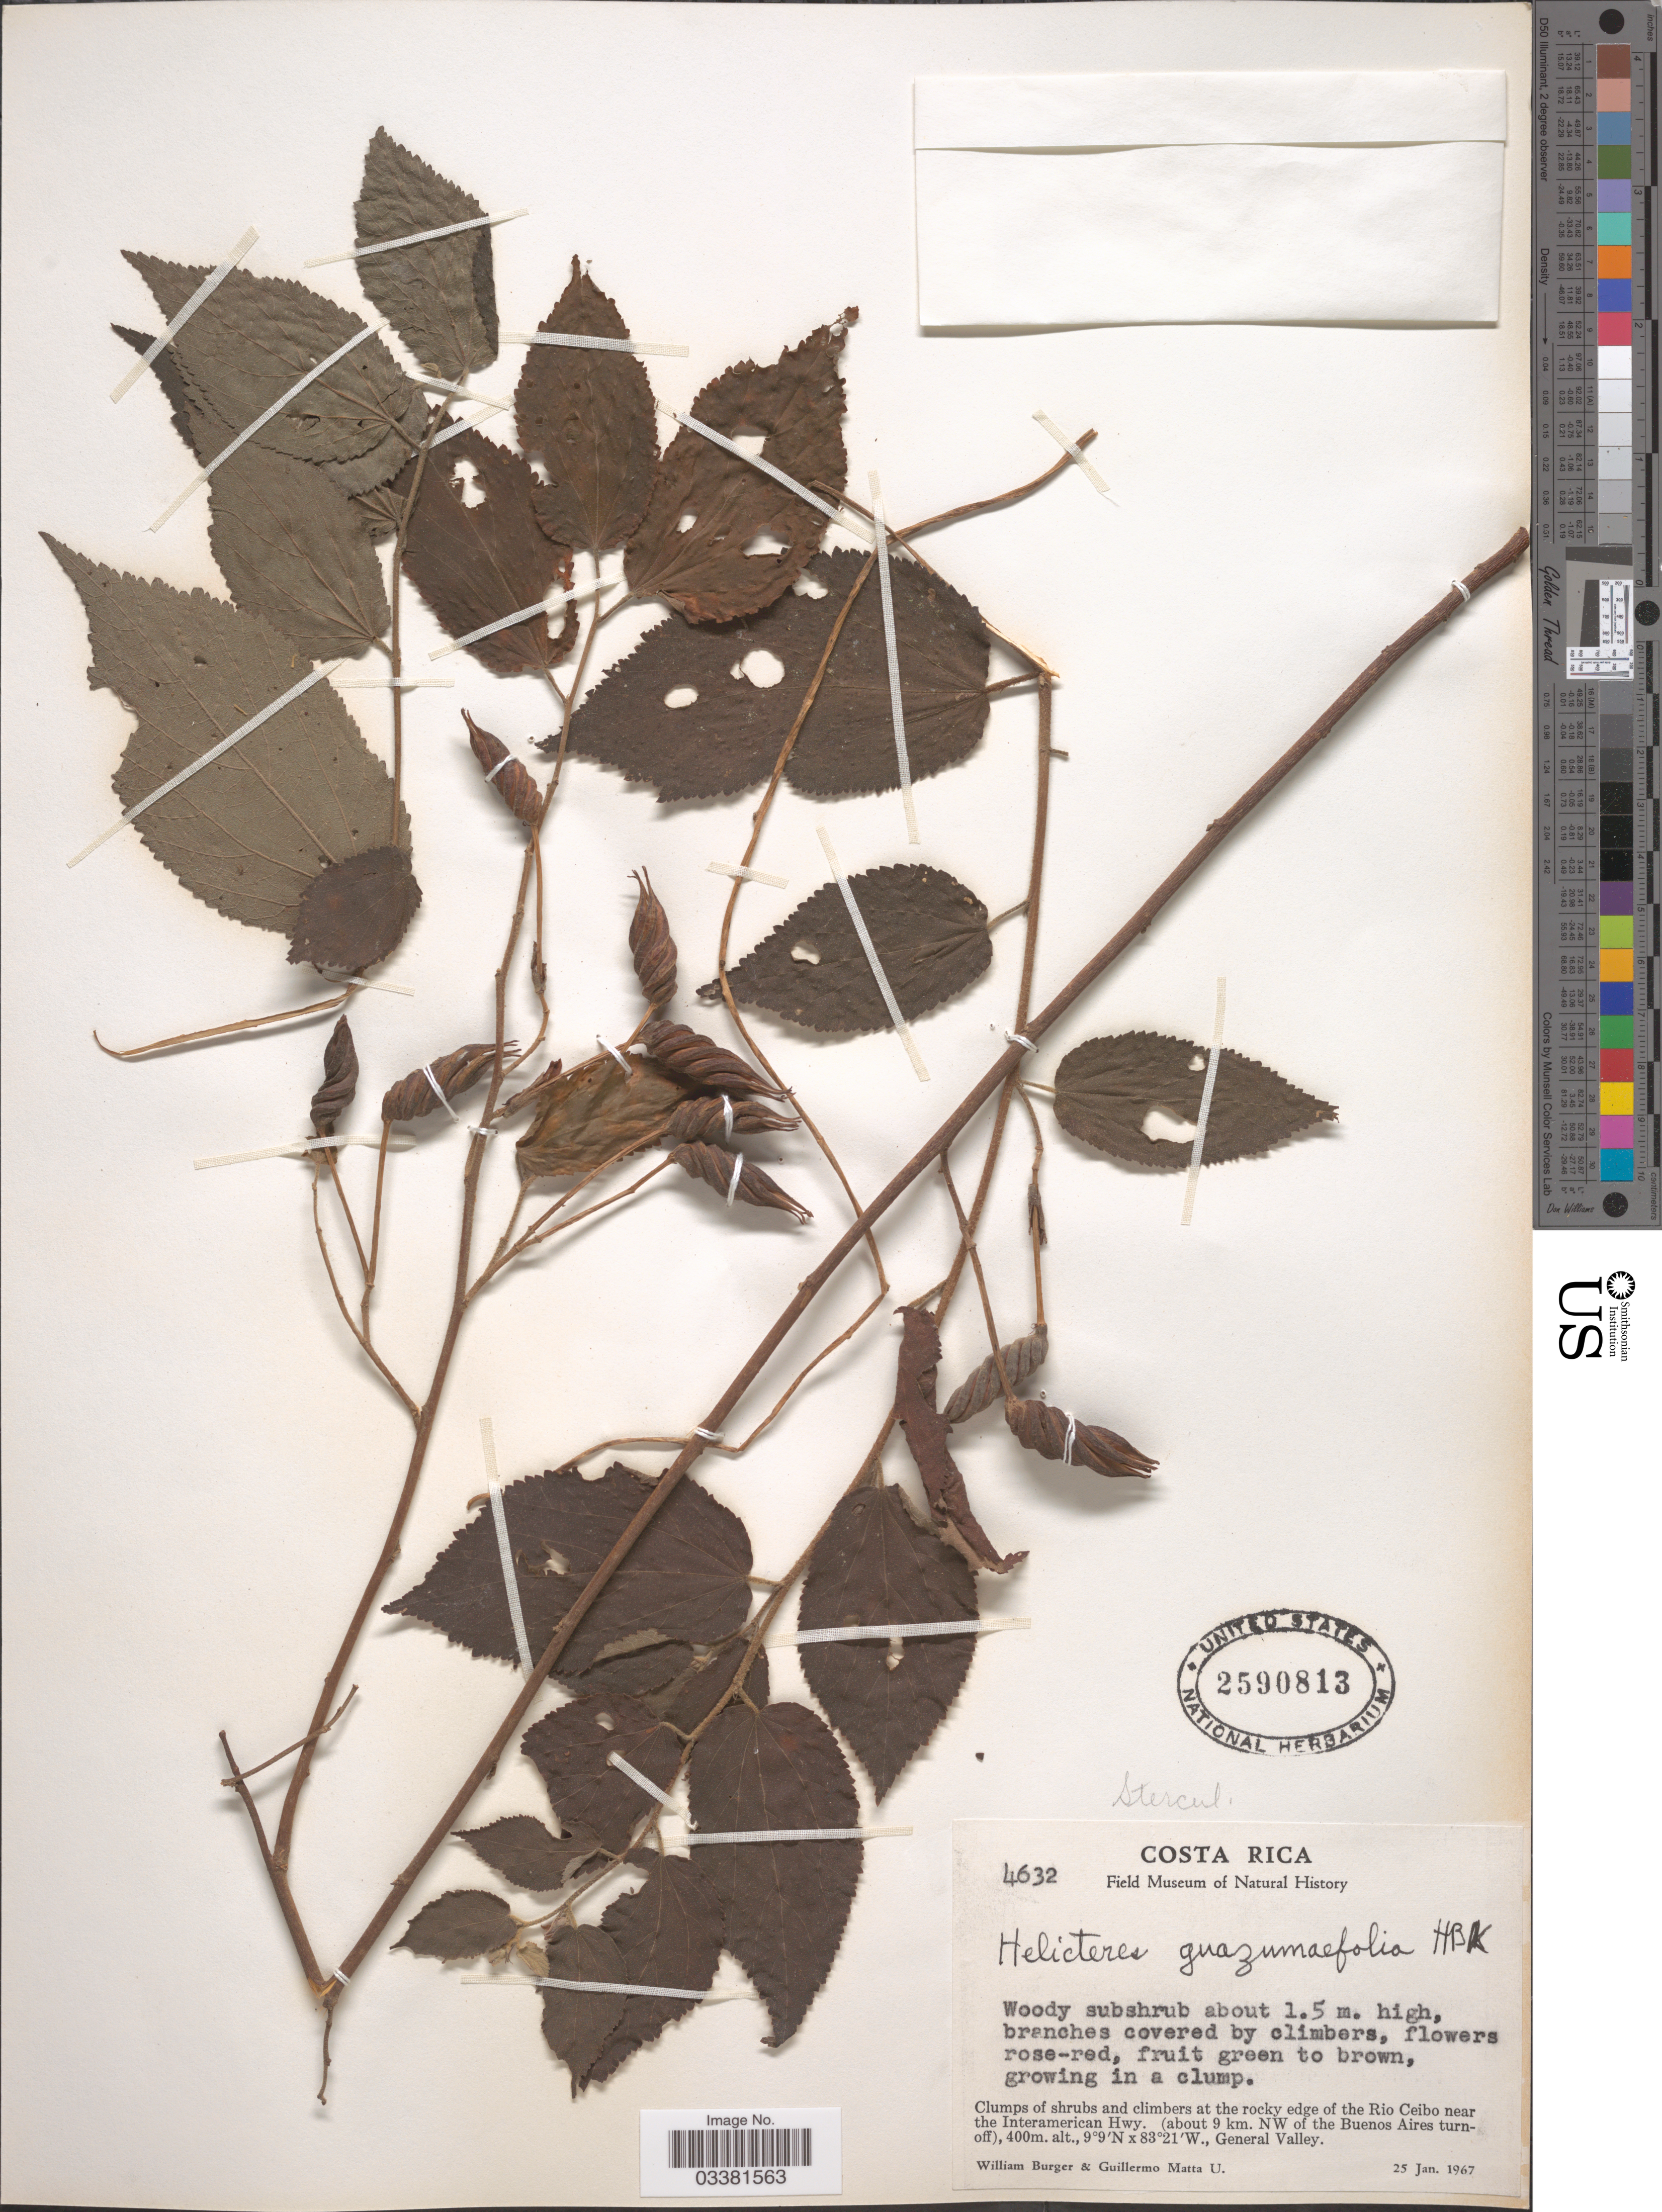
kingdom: Plantae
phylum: Tracheophyta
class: Magnoliopsida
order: Malvales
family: Malvaceae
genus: Helicteres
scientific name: Helicteres guazumifolia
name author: Kunth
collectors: W. Burger & G. Matta U.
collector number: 4632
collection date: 1967-01-25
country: Costa Rica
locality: Clumps of shrubs and climbers at the rocky edge of the Rio Ceibo near the Interamerican Hwy. (about 9 km. NW of the Buenos Aires turn-off). General Valley.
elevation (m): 400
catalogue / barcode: US 2590813